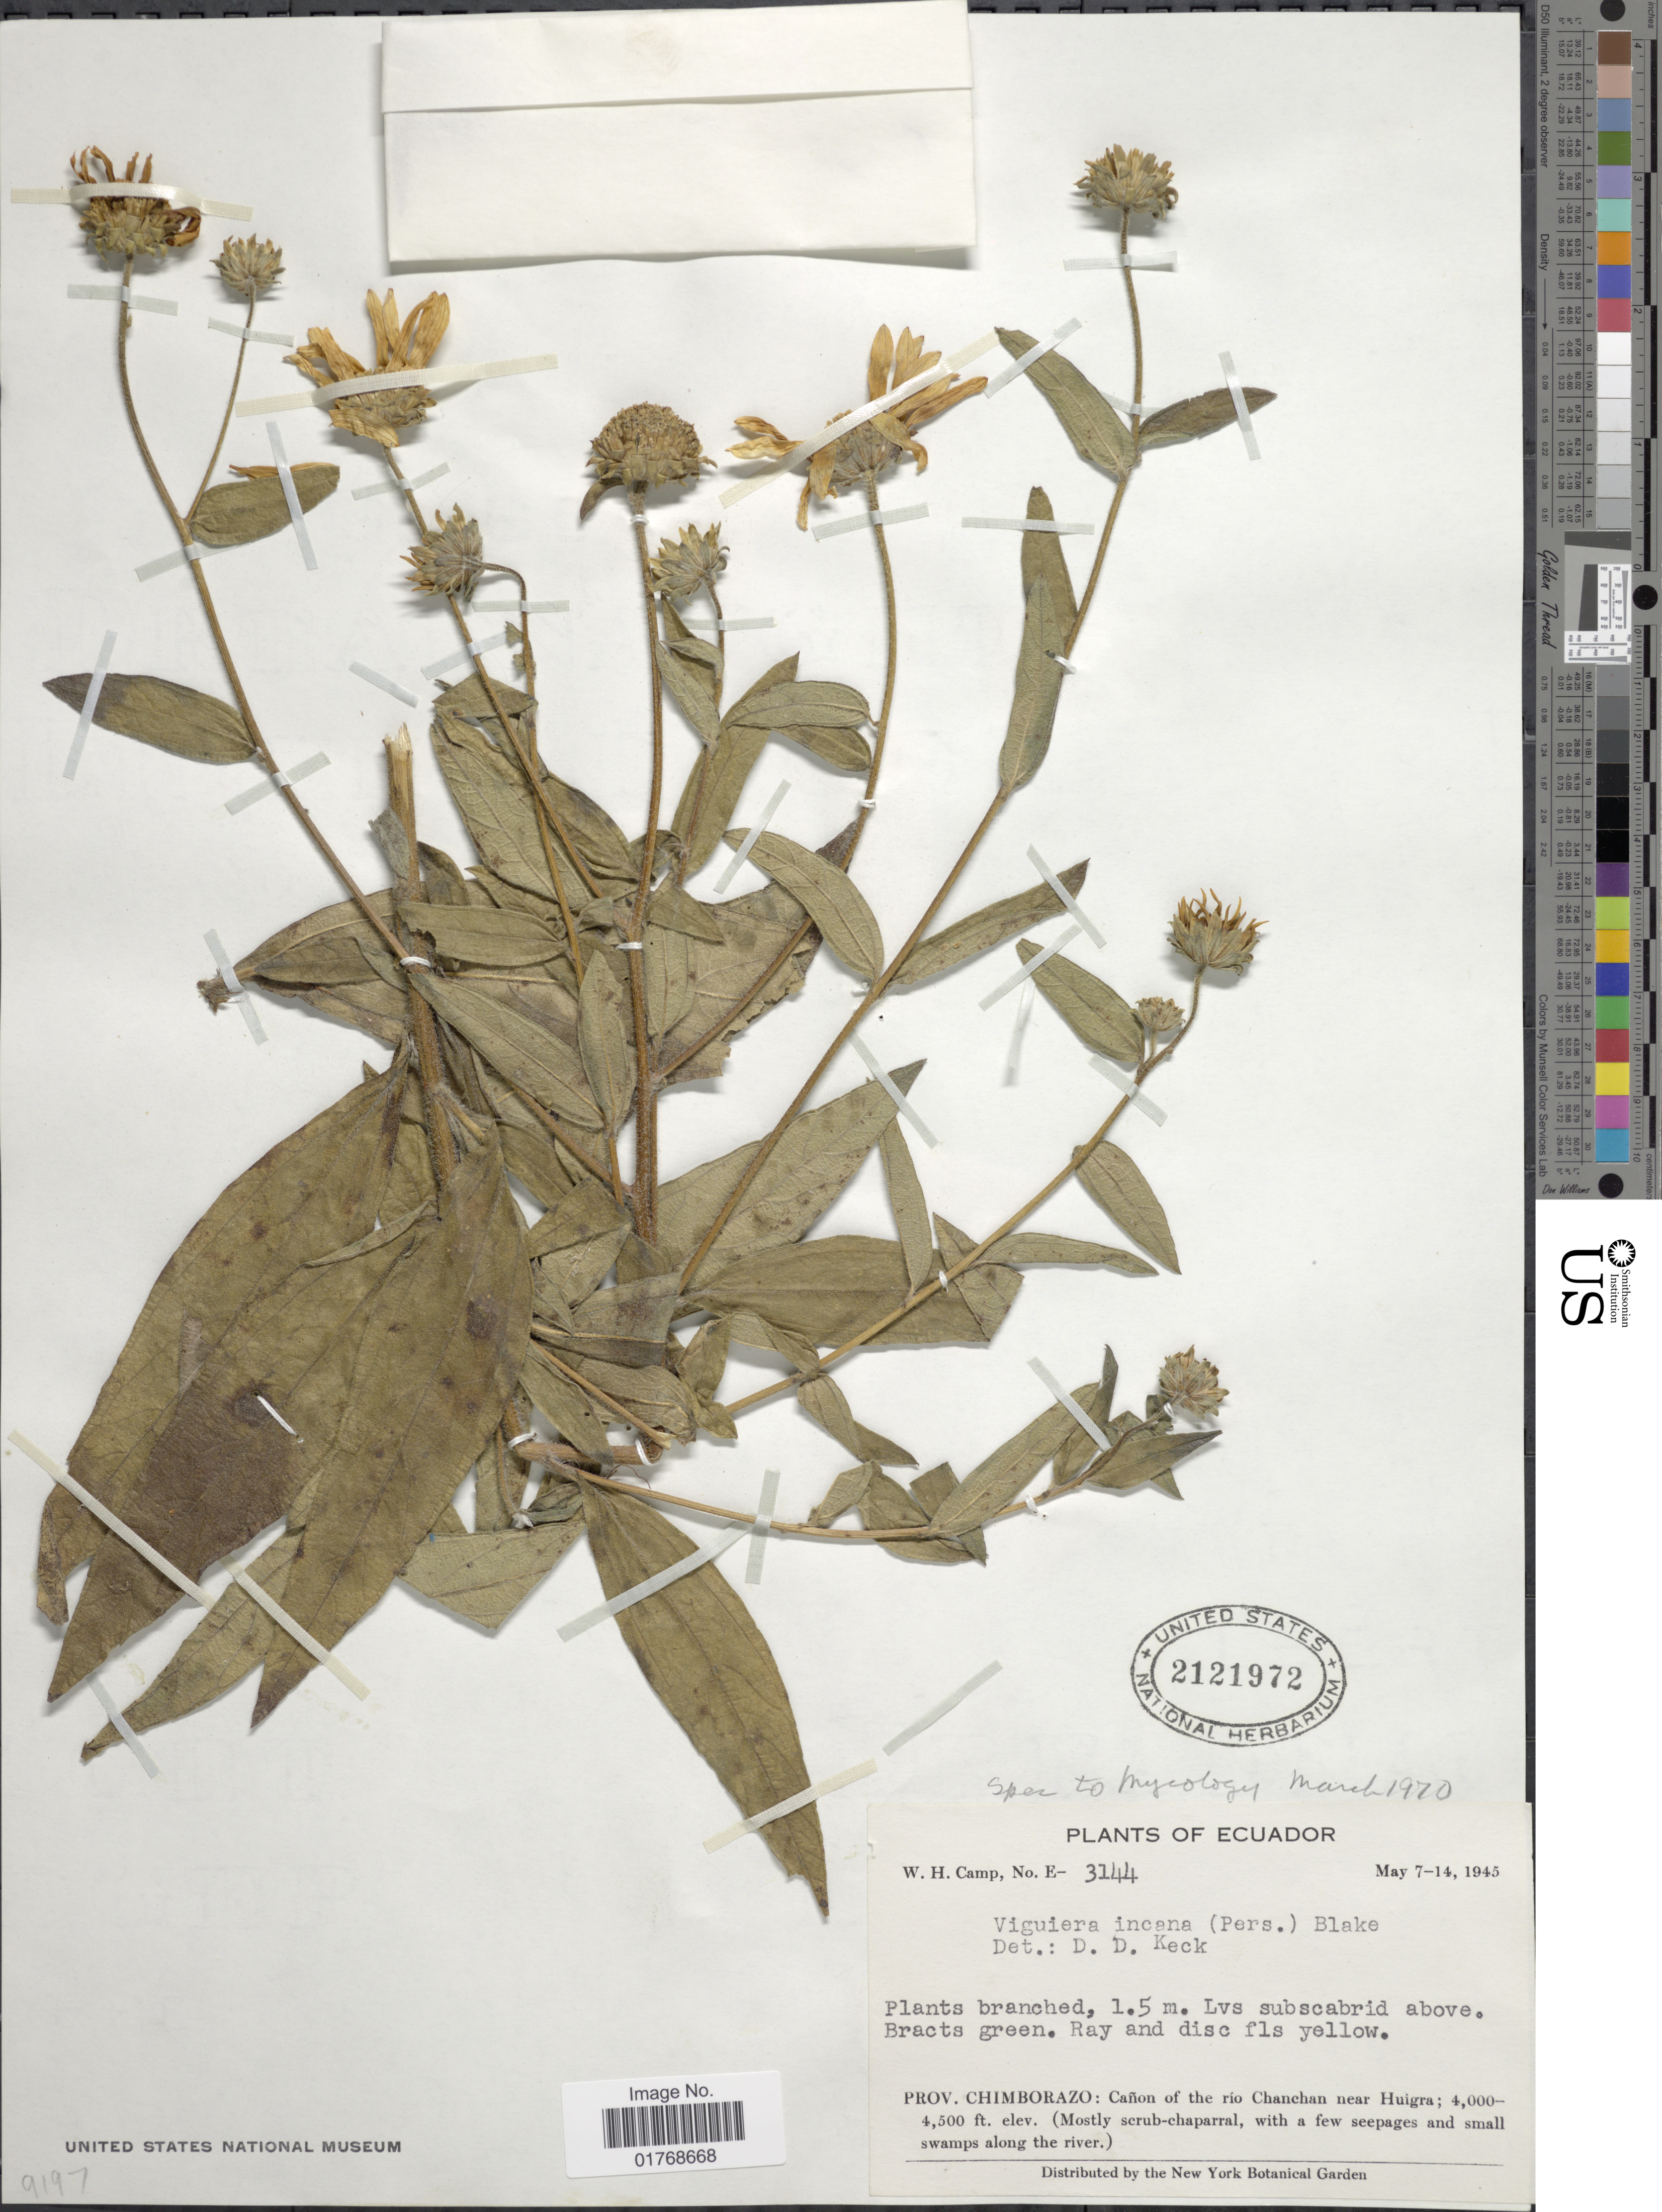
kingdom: Plantae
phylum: Tracheophyta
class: Magnoliopsida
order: Asterales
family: Asteraceae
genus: Viguiera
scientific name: Viguiera incana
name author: (Pers.) S.F. Blake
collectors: W. H. Camp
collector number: E-3144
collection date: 1945-05-07/1945-05-14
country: Ecuador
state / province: Chimborazo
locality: Prov. Chimborazo: Cañon of the rio Chanchan near Huigra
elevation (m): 1219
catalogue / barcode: US 2121972